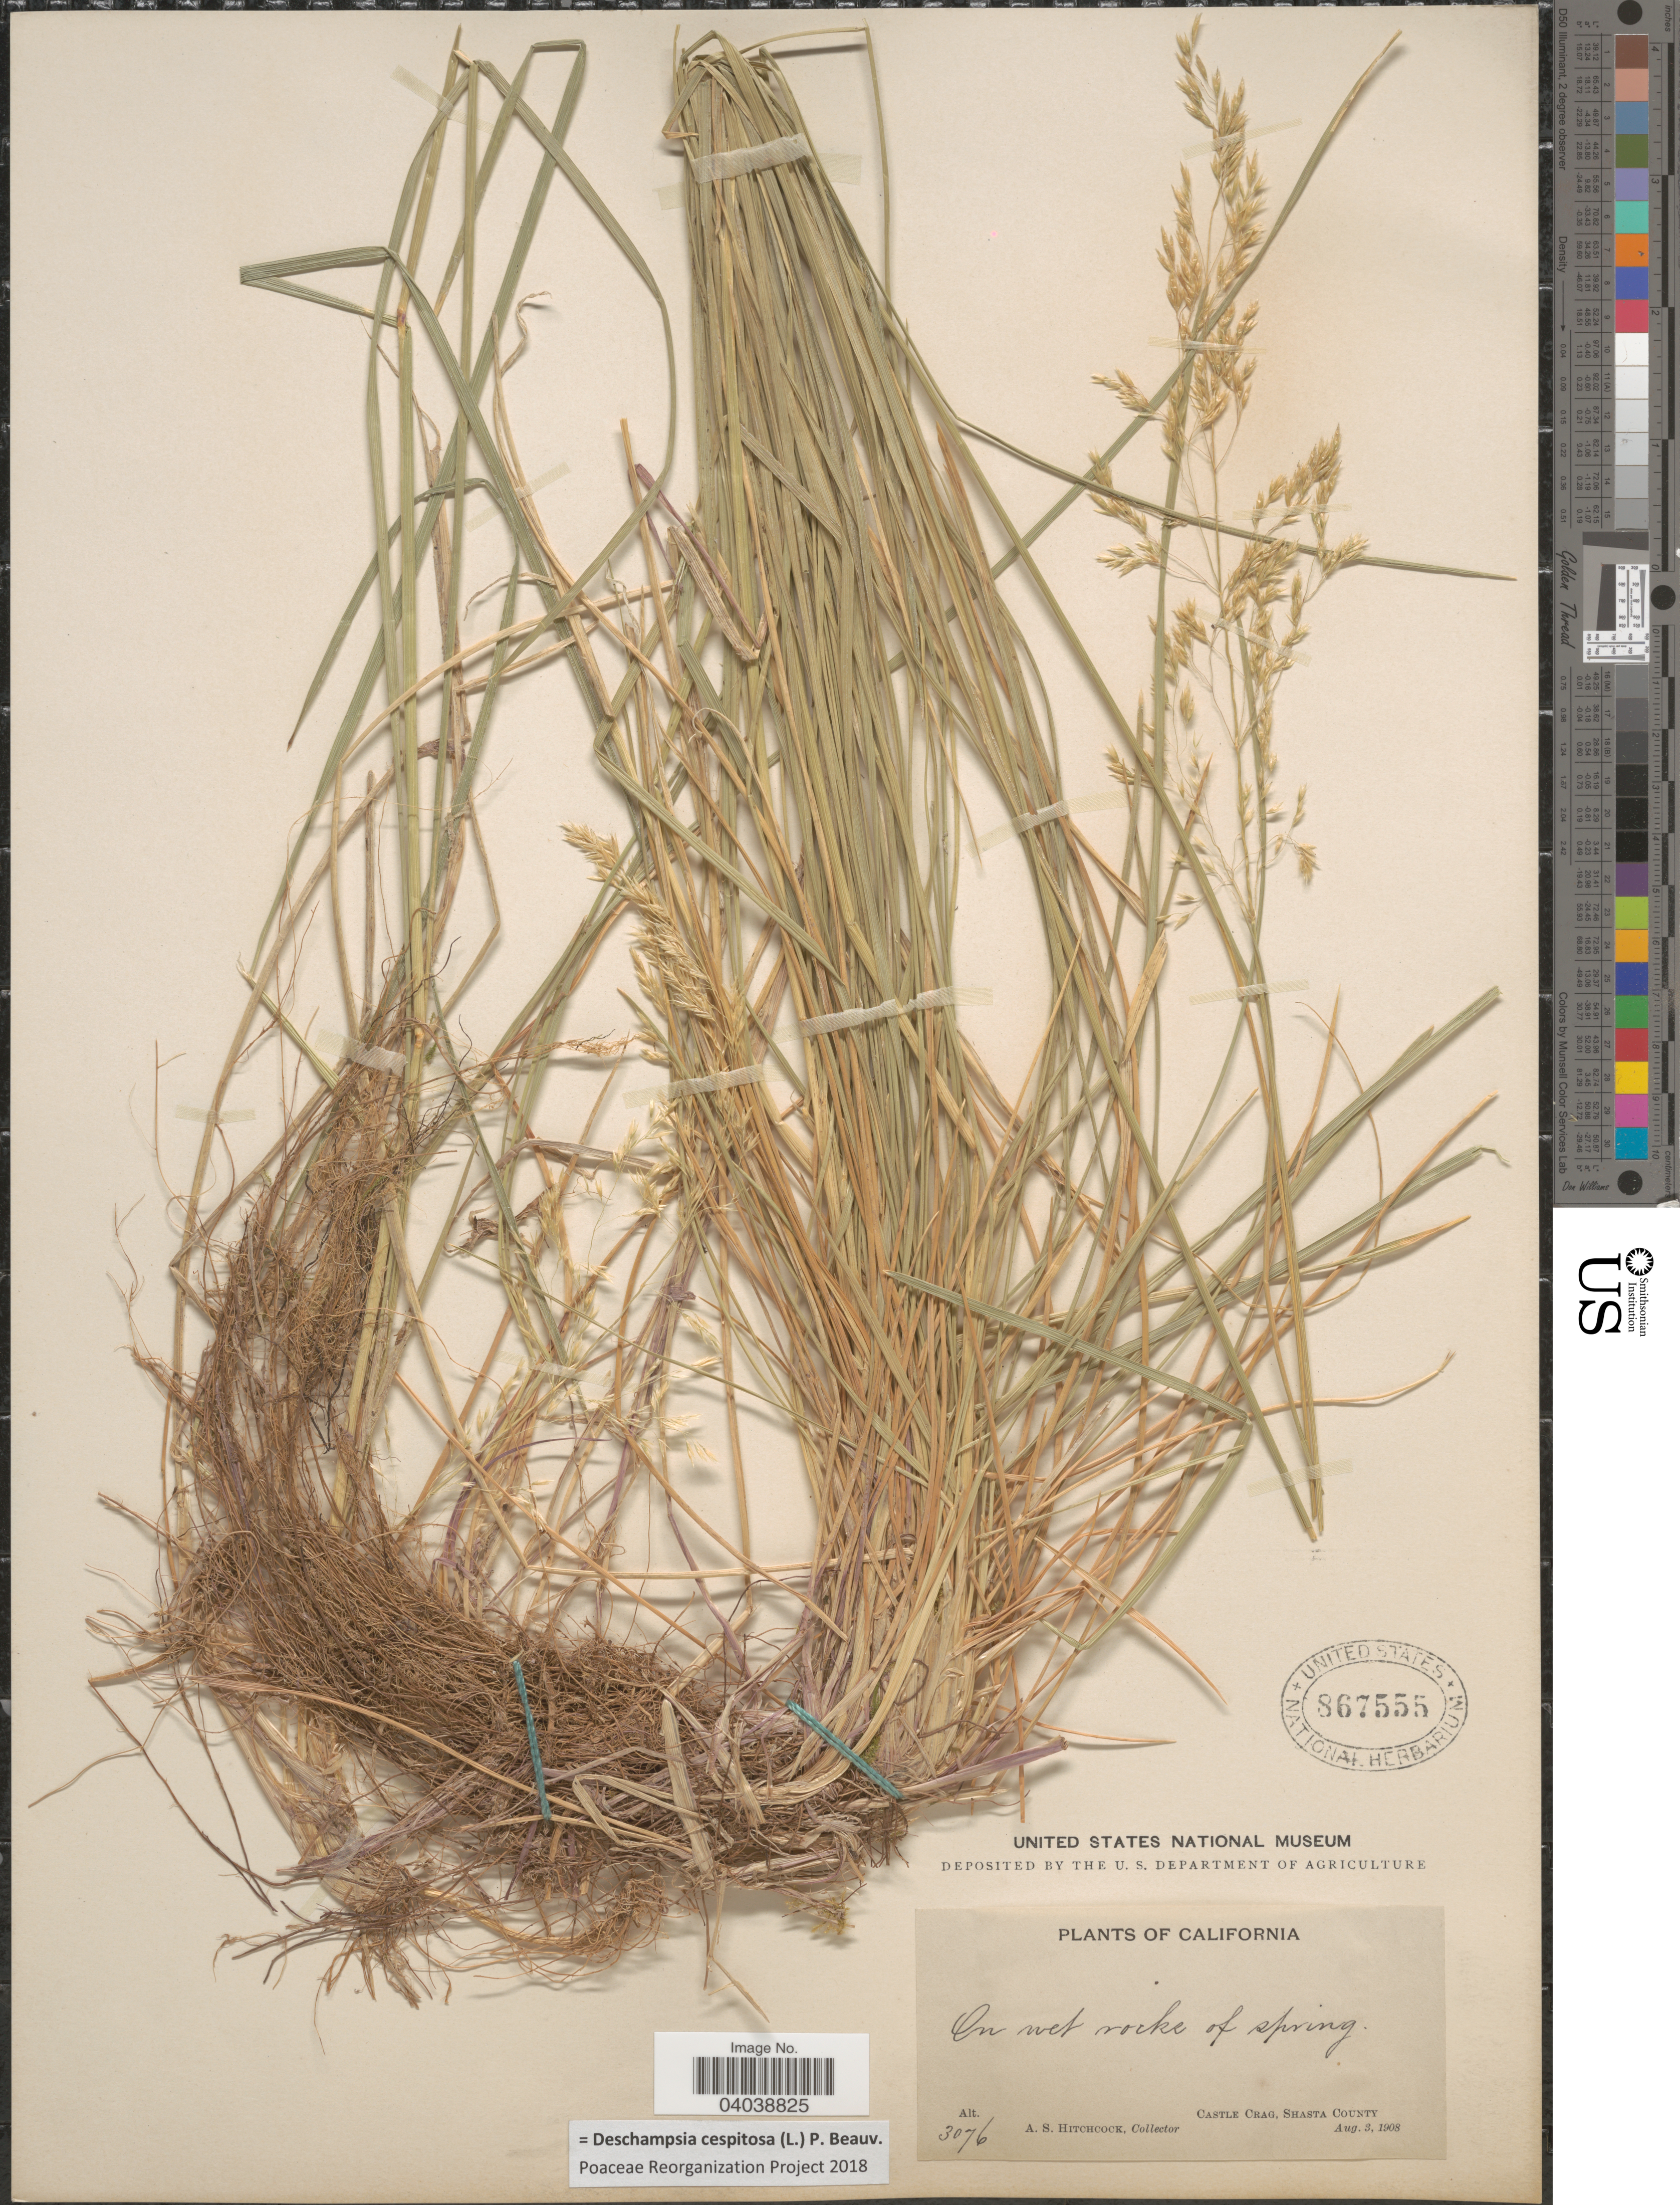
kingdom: Plantae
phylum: Tracheophyta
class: Liliopsida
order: Poales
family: Poaceae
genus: Deschampsia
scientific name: Deschampsia cespitosa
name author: (L.) P. Beauv.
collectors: A. S. Hitchcock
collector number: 3076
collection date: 1908-08-03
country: United States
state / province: California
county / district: Shasta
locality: Castle Crag, Shasta County.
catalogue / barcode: US 867555